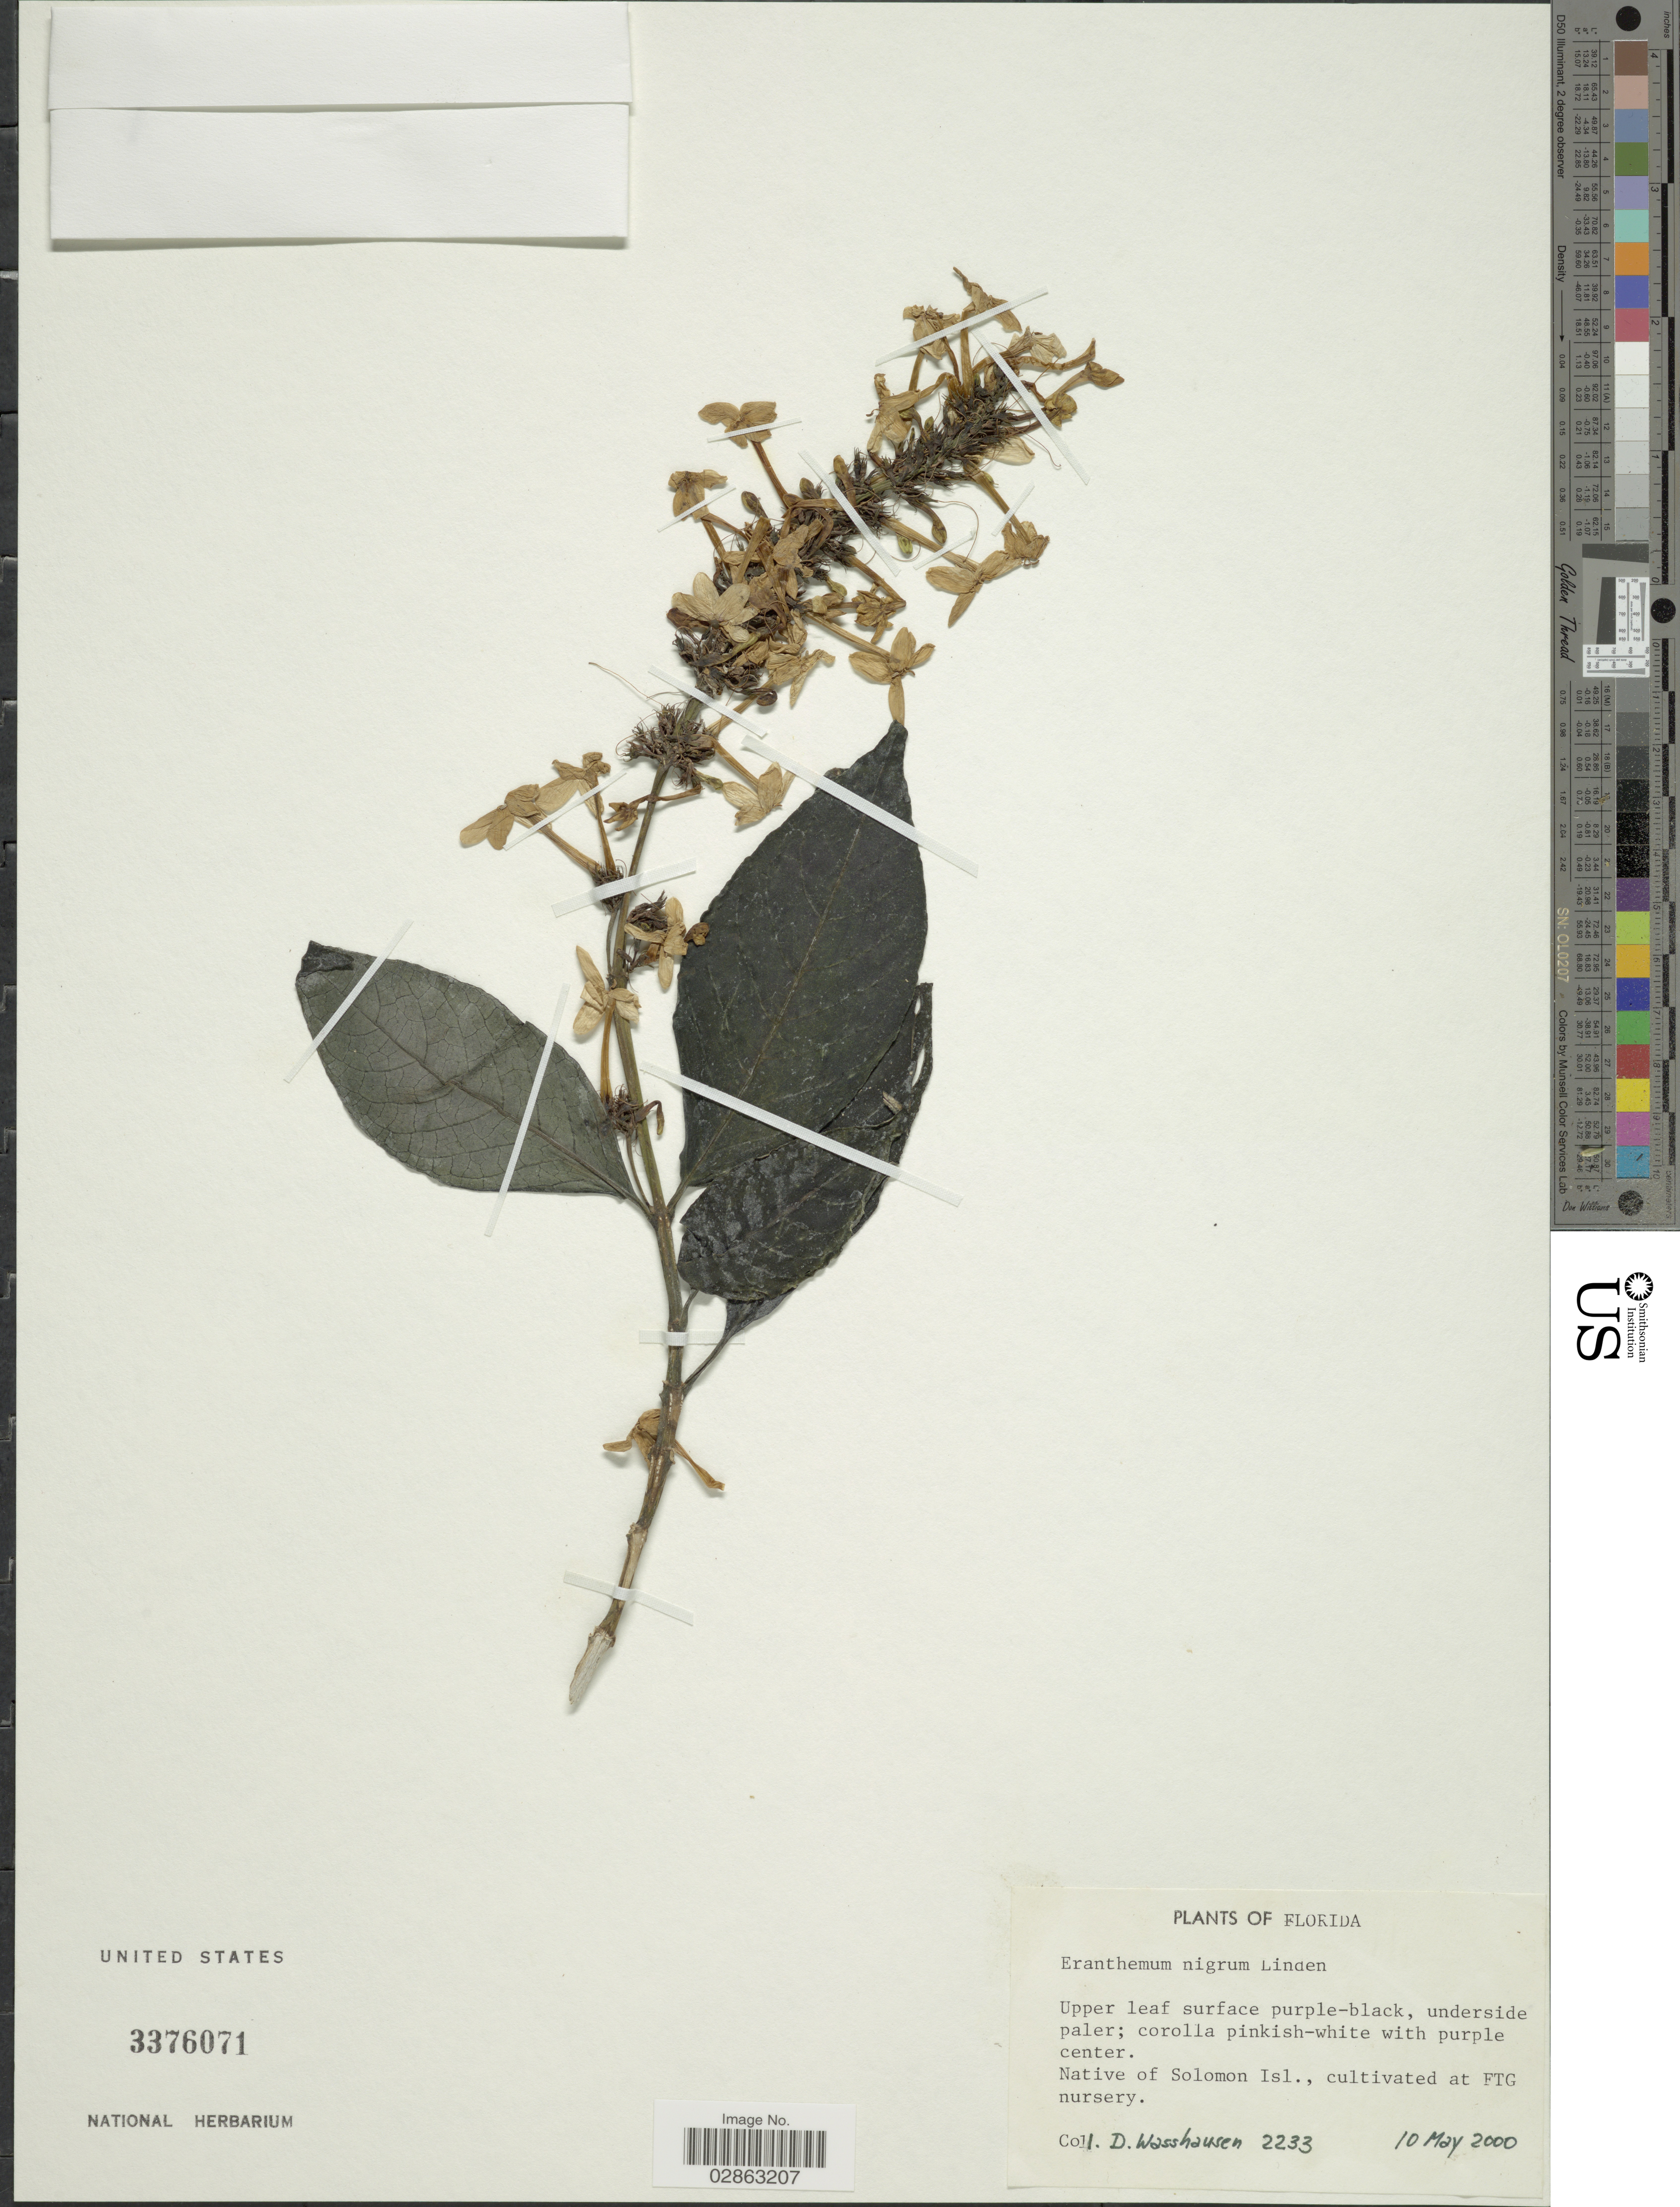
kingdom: Plantae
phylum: Tracheophyta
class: Magnoliopsida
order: Lamiales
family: Acanthaceae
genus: Eranthemum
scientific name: Eranthemum nigrum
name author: Linden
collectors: D. C. Wasshausen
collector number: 2233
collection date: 2000-05-10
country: United States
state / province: Florida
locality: FTG nursery.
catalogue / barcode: US 3376071